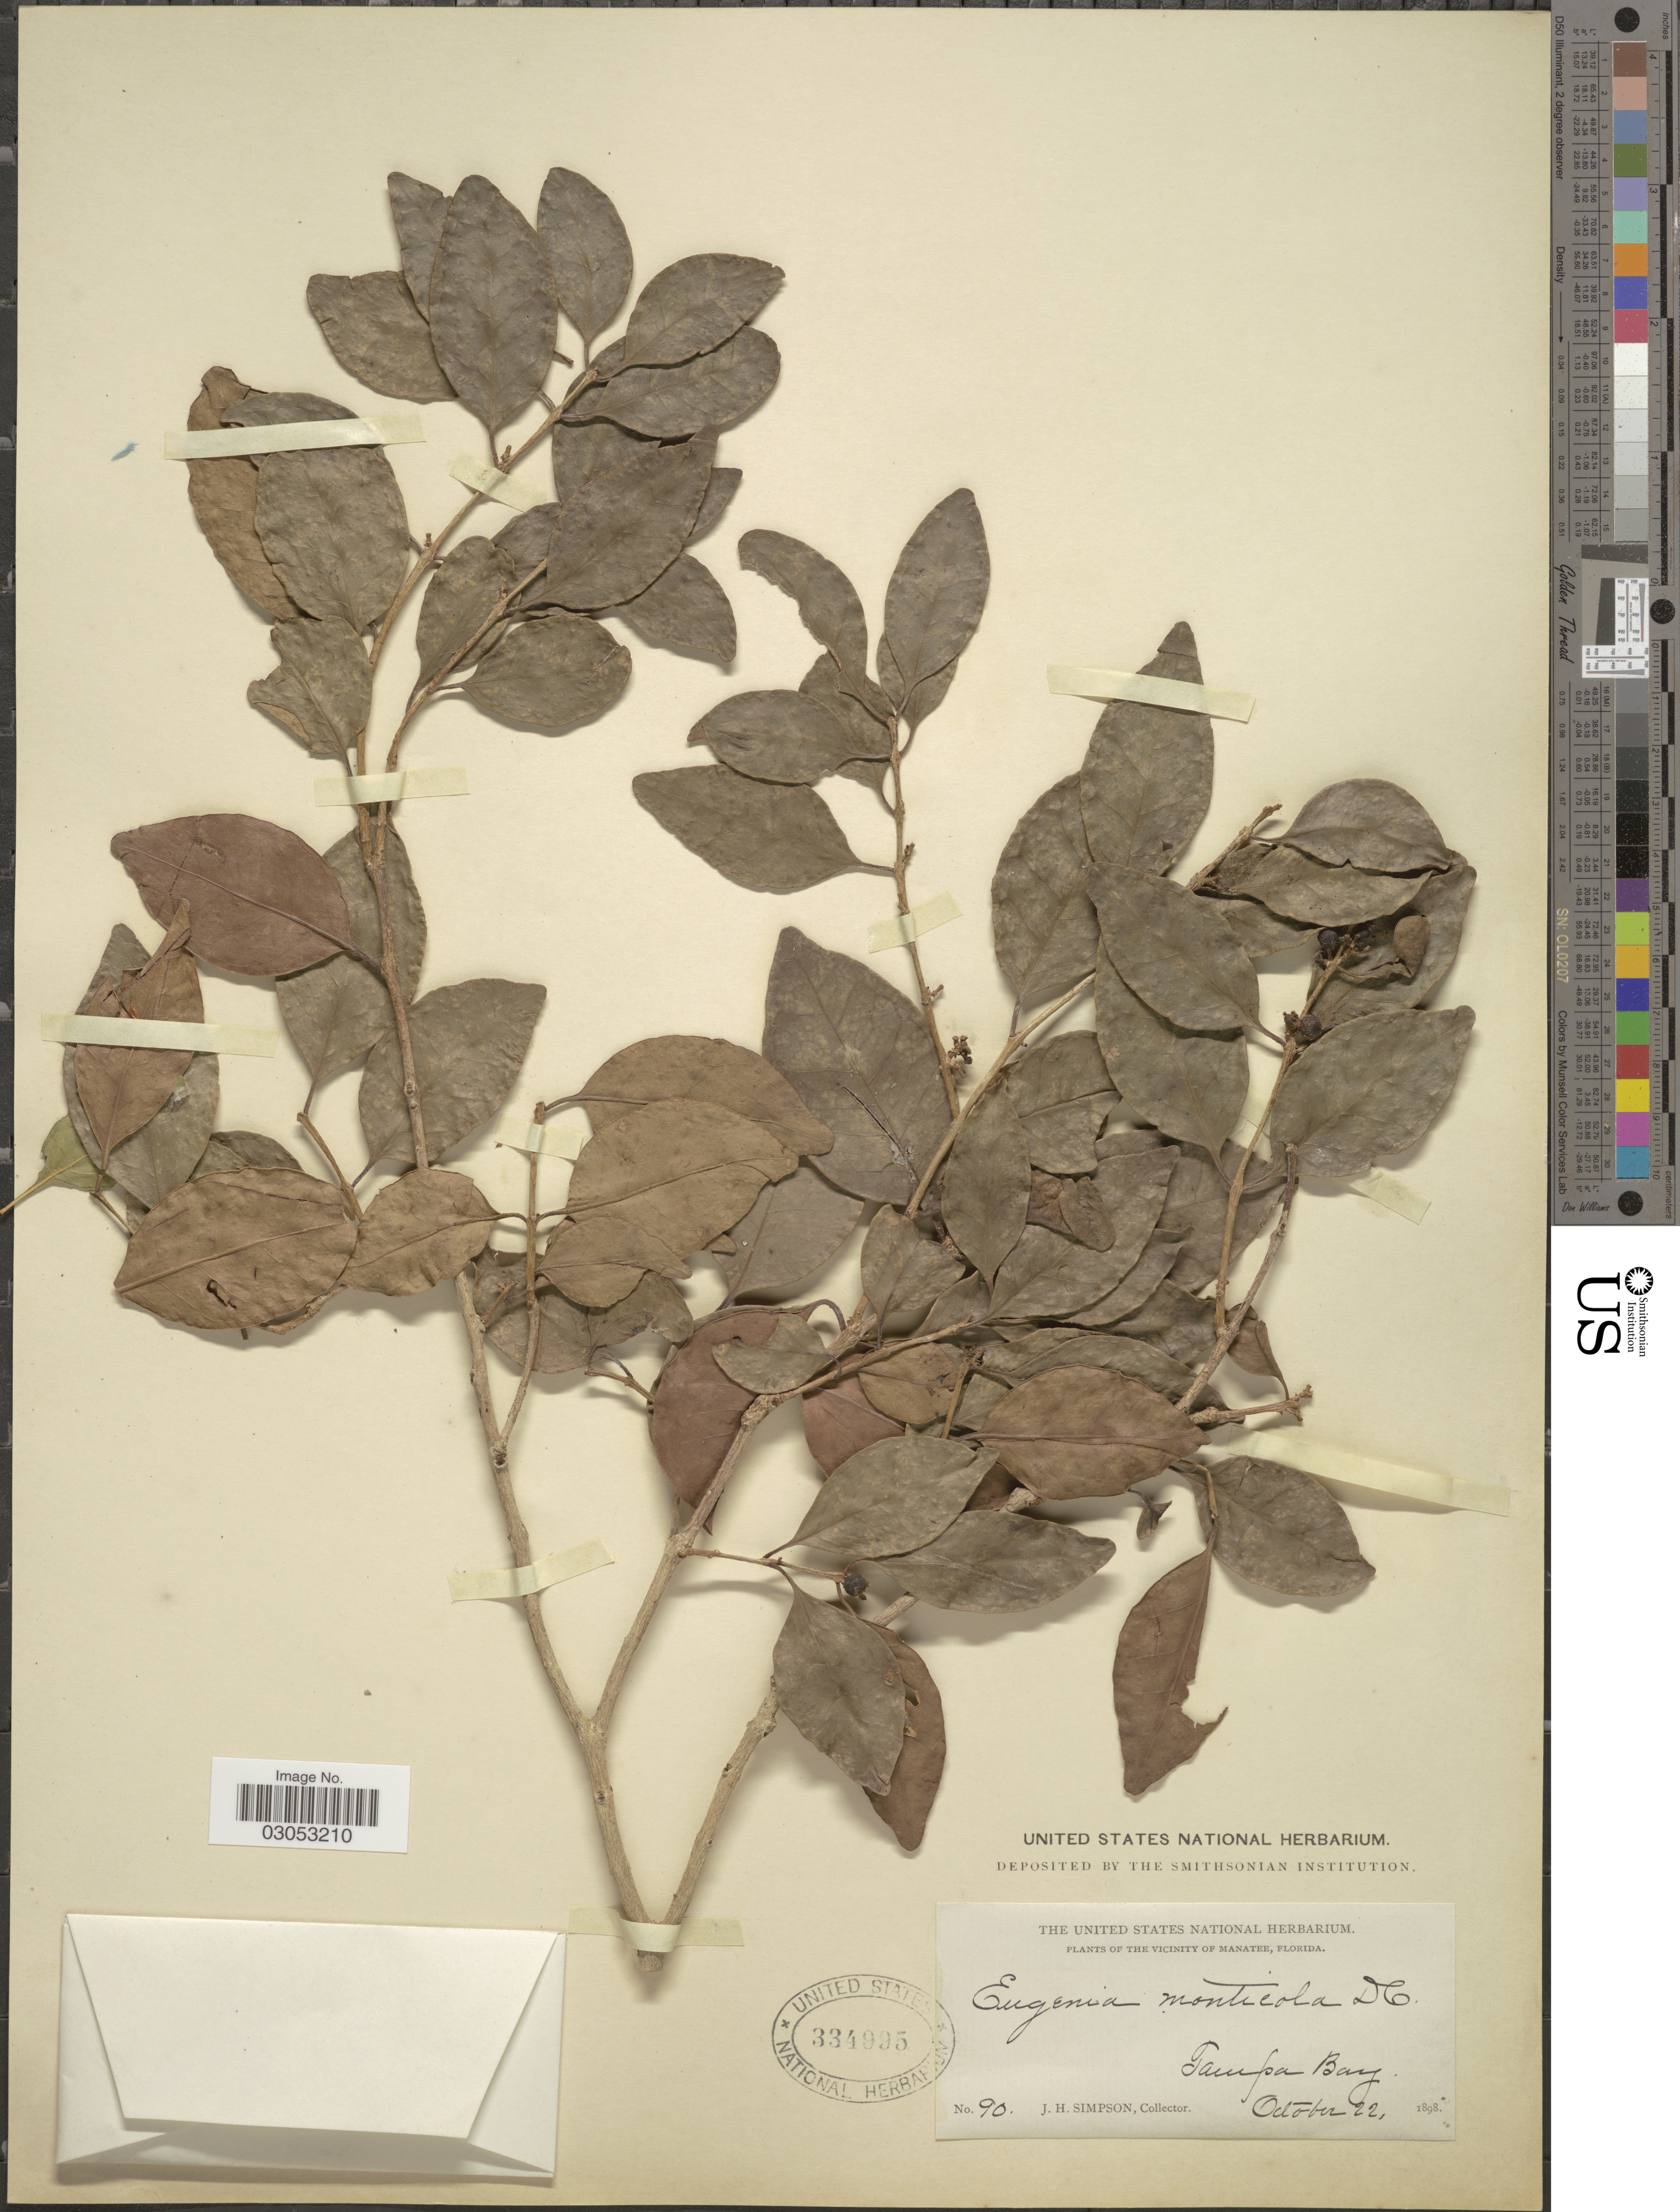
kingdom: Plantae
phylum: Tracheophyta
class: Magnoliopsida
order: Myrtales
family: Myrtaceae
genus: Eugenia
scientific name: Eugenia axillaris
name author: (Sw.) Willd.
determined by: Strong, Mark T., (BOT), Smithsonian Institution - National Museum of Natural History (UNITED STATES)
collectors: J. H. Simpson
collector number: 90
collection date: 1898-10-22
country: United States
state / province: Florida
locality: The Vicinity of Manatee, Tampa Bay.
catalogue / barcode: US 334995